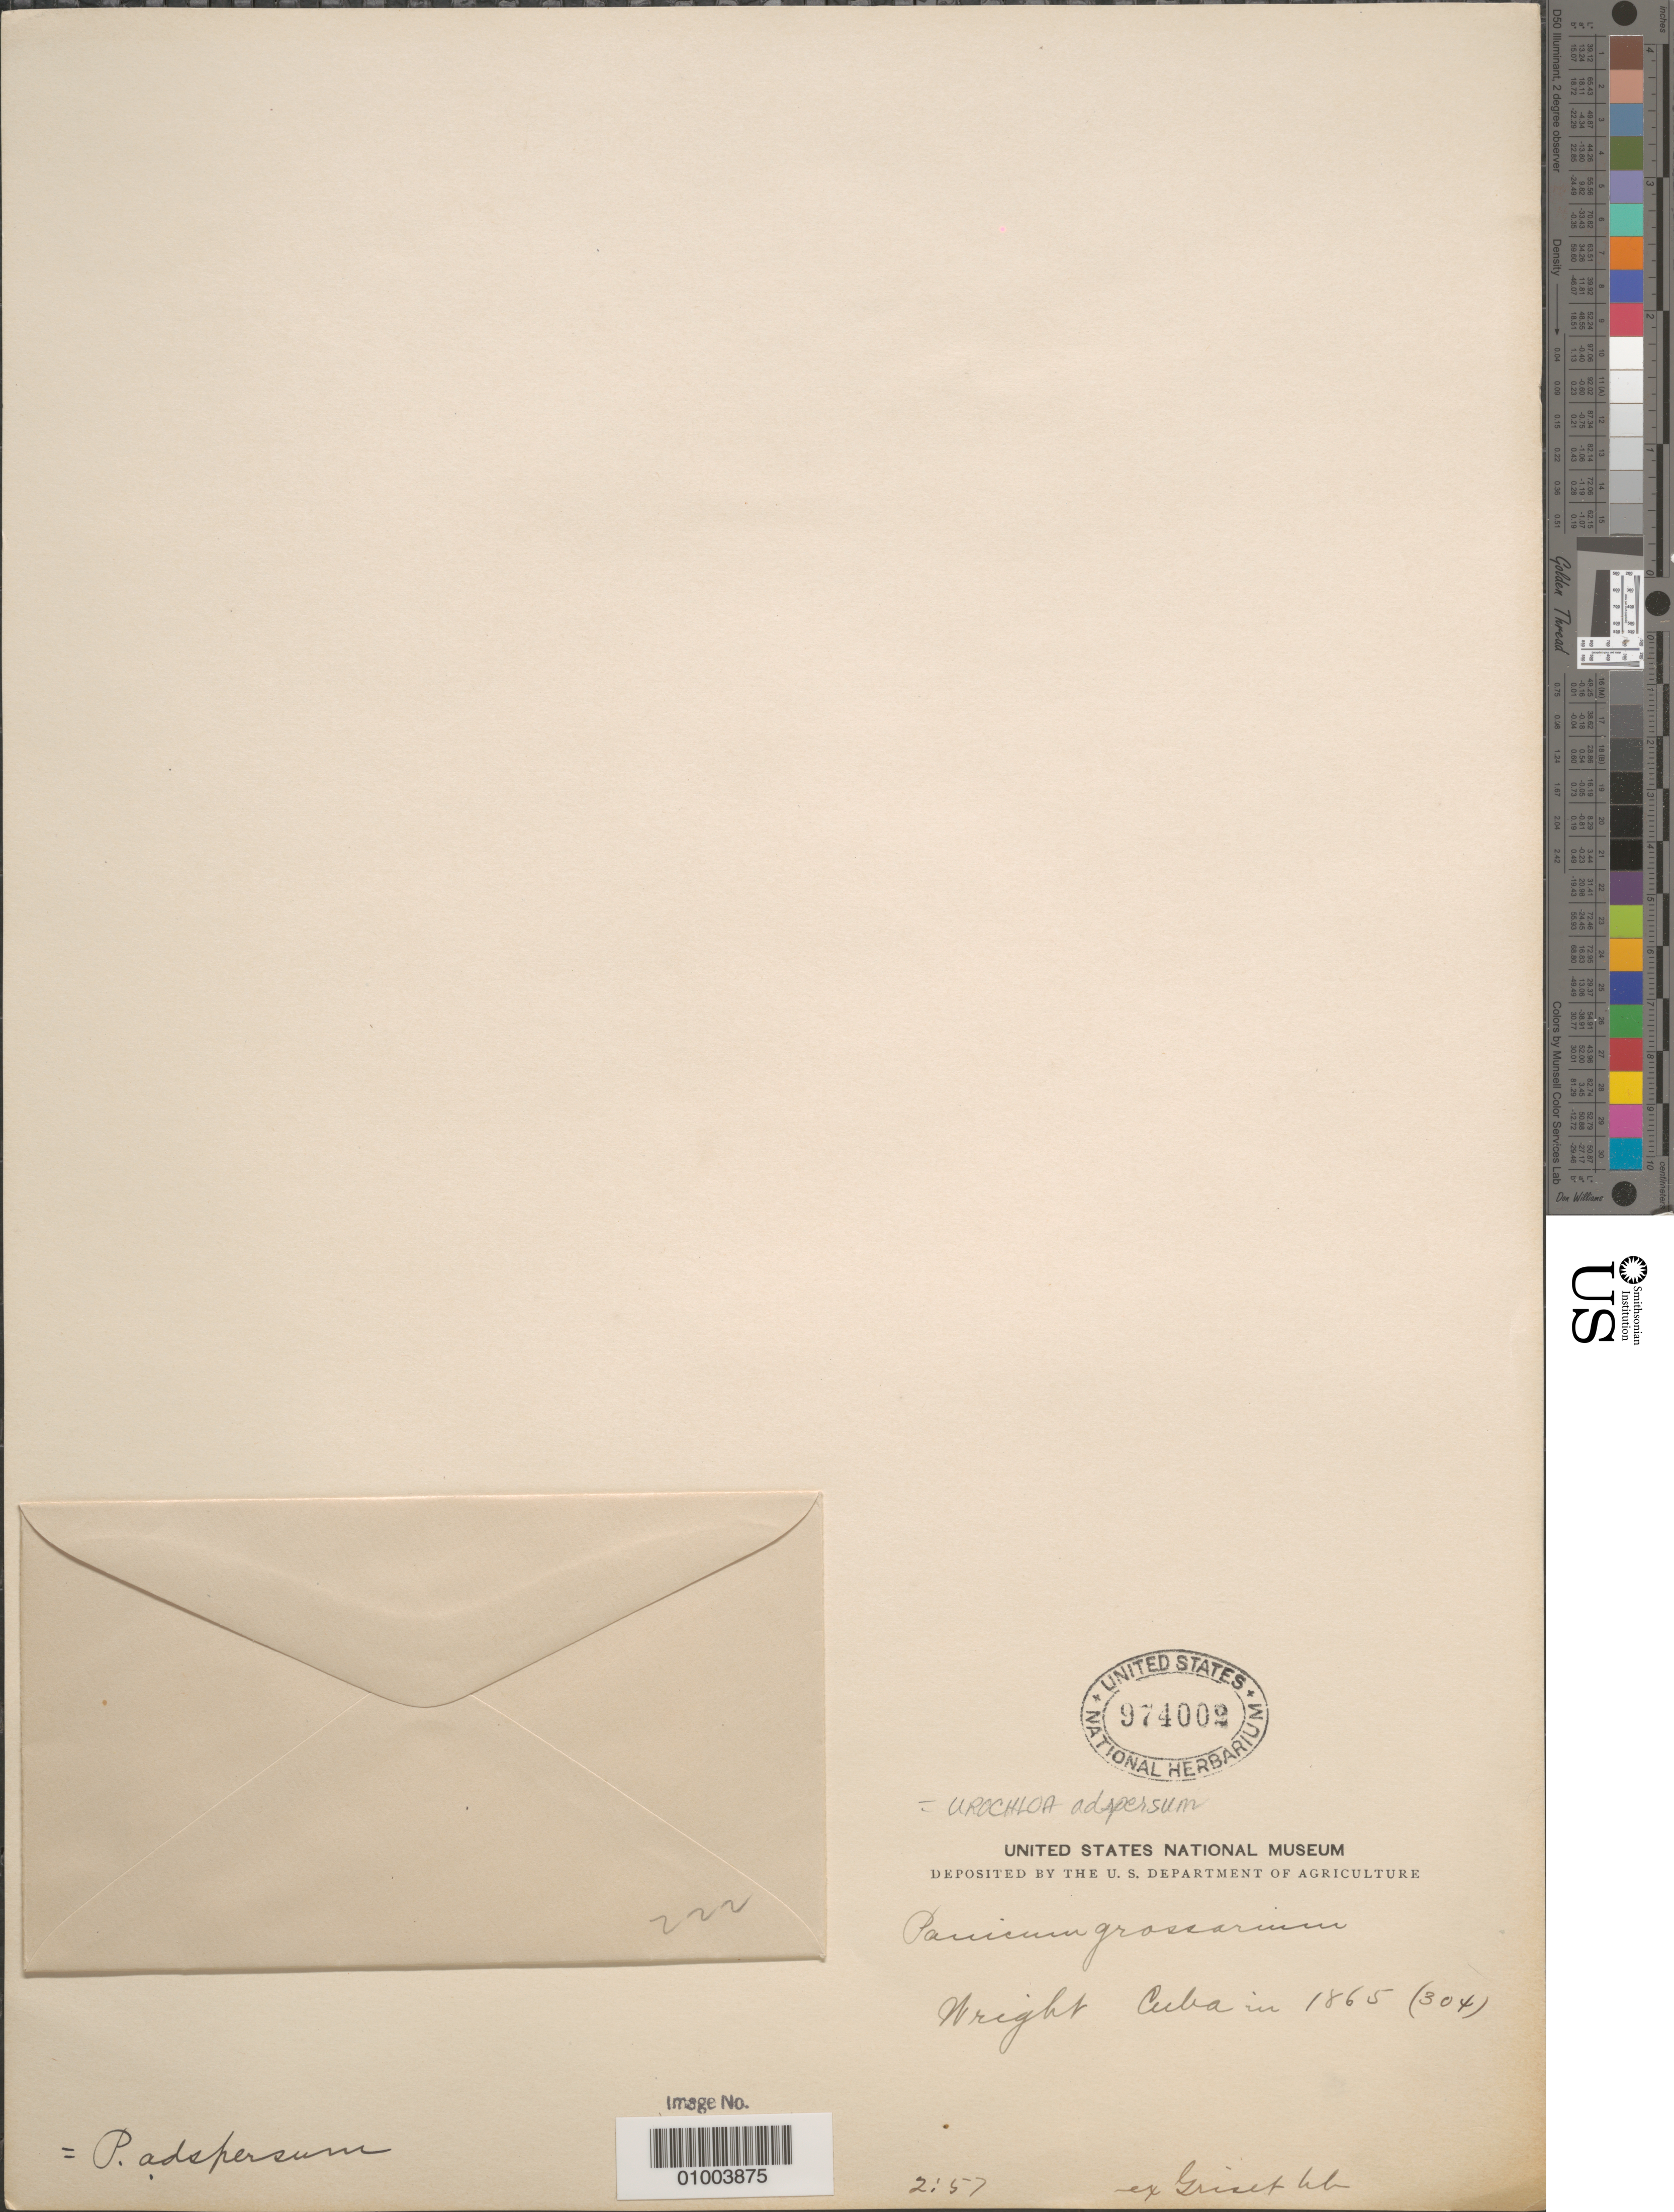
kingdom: Plantae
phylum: Tracheophyta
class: Liliopsida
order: Poales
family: Poaceae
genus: Urochloa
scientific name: Urochloa adspersa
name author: (Trin.) R.D. Webster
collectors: C. Wright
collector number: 304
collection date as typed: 1865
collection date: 1865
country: Cuba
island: Cuba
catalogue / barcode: US 974002